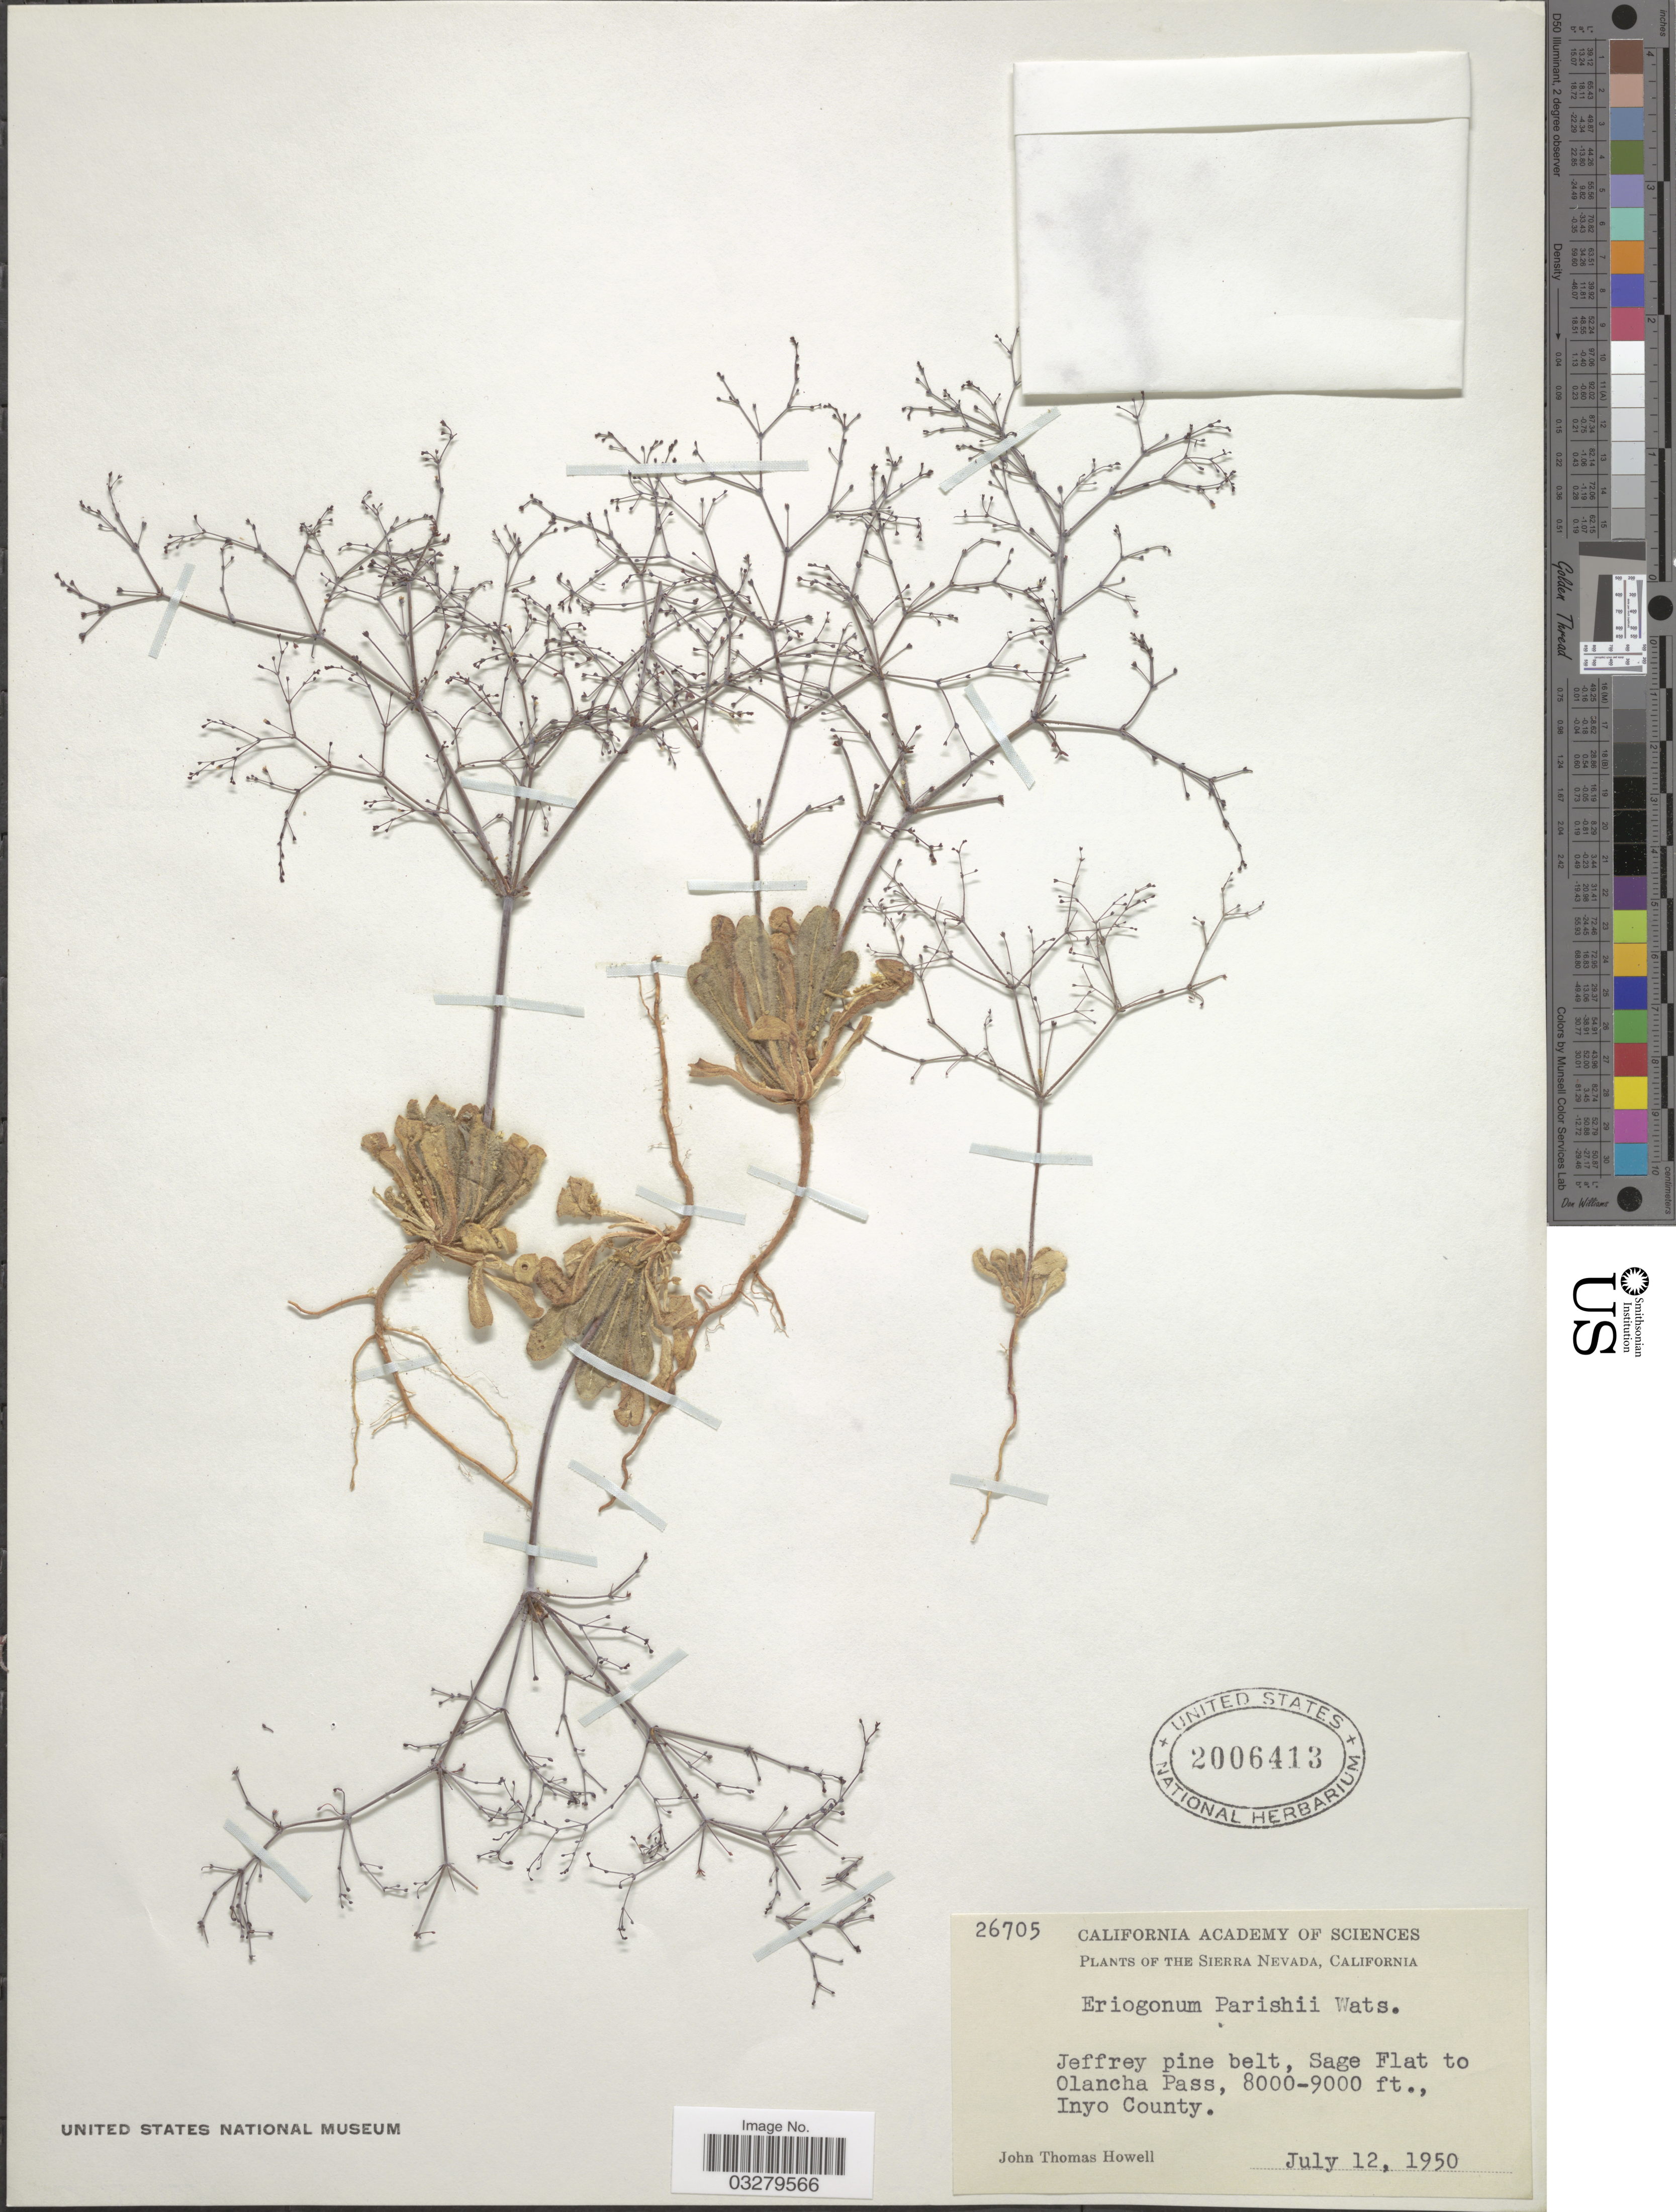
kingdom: Plantae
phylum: Tracheophyta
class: Magnoliopsida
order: Caryophyllales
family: Polygonaceae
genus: Eriogonum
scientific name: Eriogonum parishii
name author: S. Watson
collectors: J. T. Howell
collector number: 26705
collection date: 1950-07-12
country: United States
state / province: California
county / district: Inyo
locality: The Sierra Nevada. Jeffrey pine belt, Sage Flat to Olancha Pass, Inyo County.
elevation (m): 2438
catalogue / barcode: US 2006413